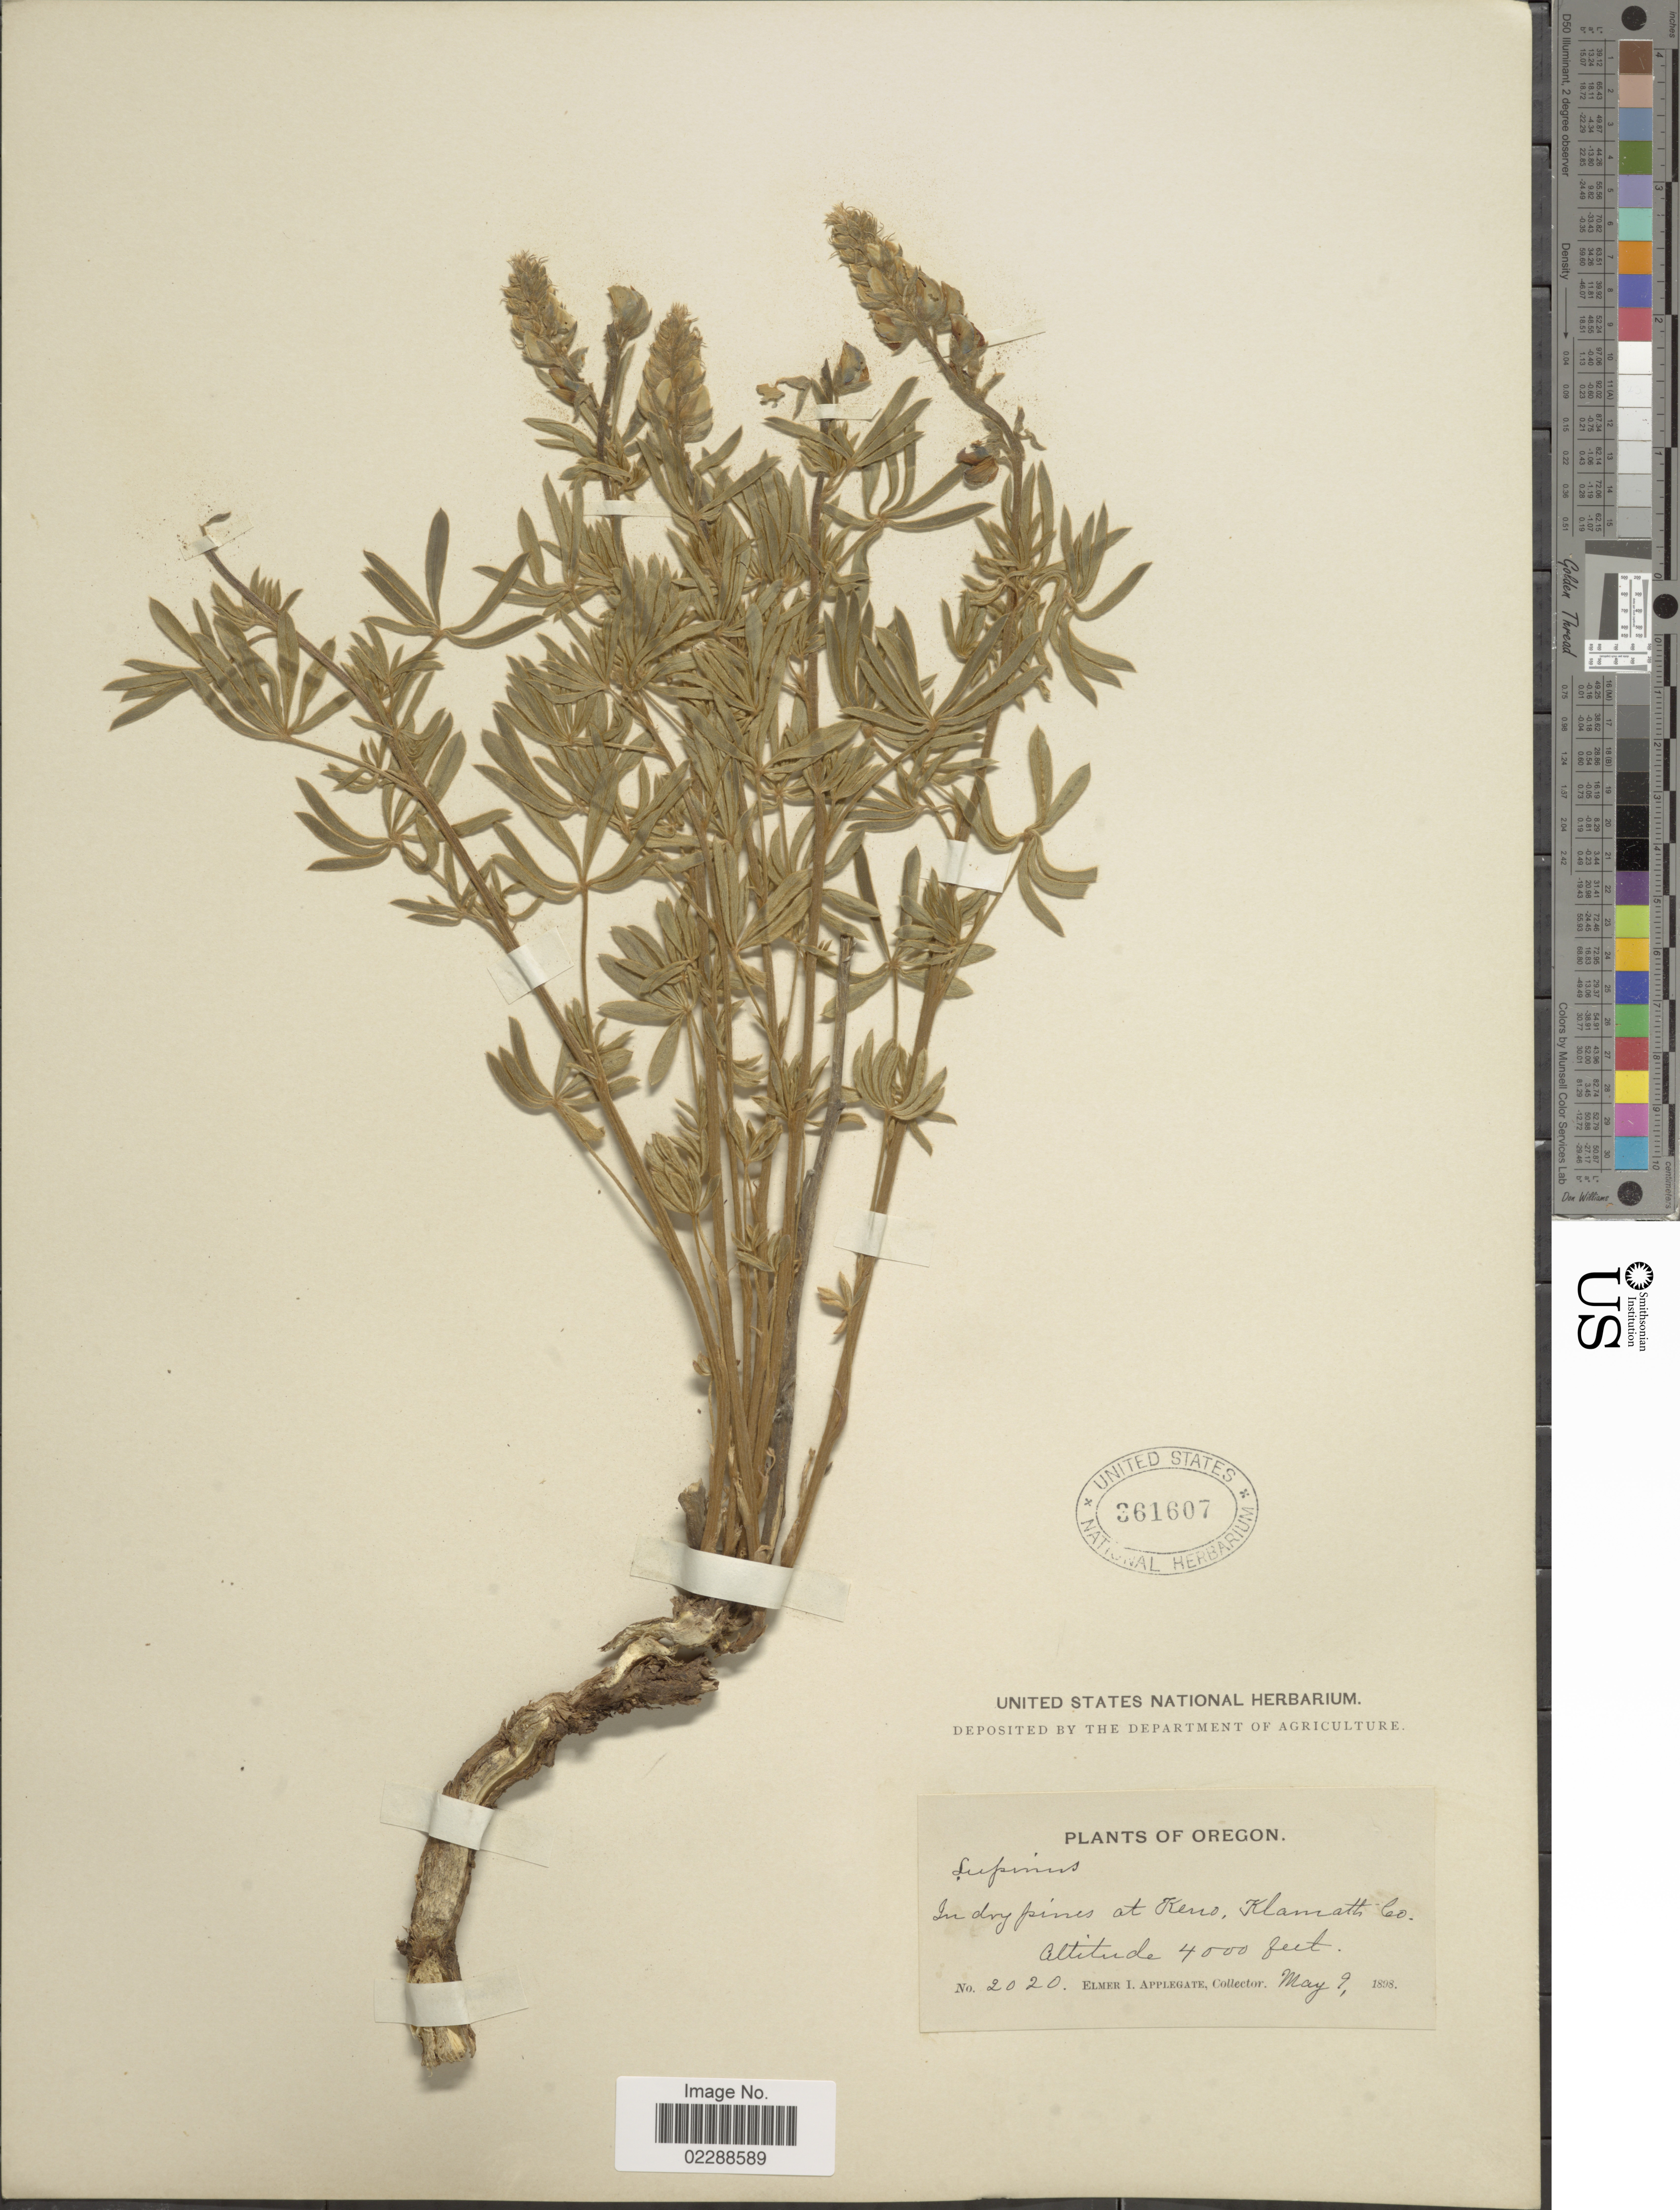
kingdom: Plantae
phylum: Tracheophyta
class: Magnoliopsida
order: Fabales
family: Fabaceae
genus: Lupinus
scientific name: Lupinus sp.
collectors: E. I. Applegate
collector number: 2020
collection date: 1898-05-02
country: United States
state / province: Oregon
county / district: Klamath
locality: In dry pines at Keno, Klamath Co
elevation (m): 1219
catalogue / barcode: US 361607